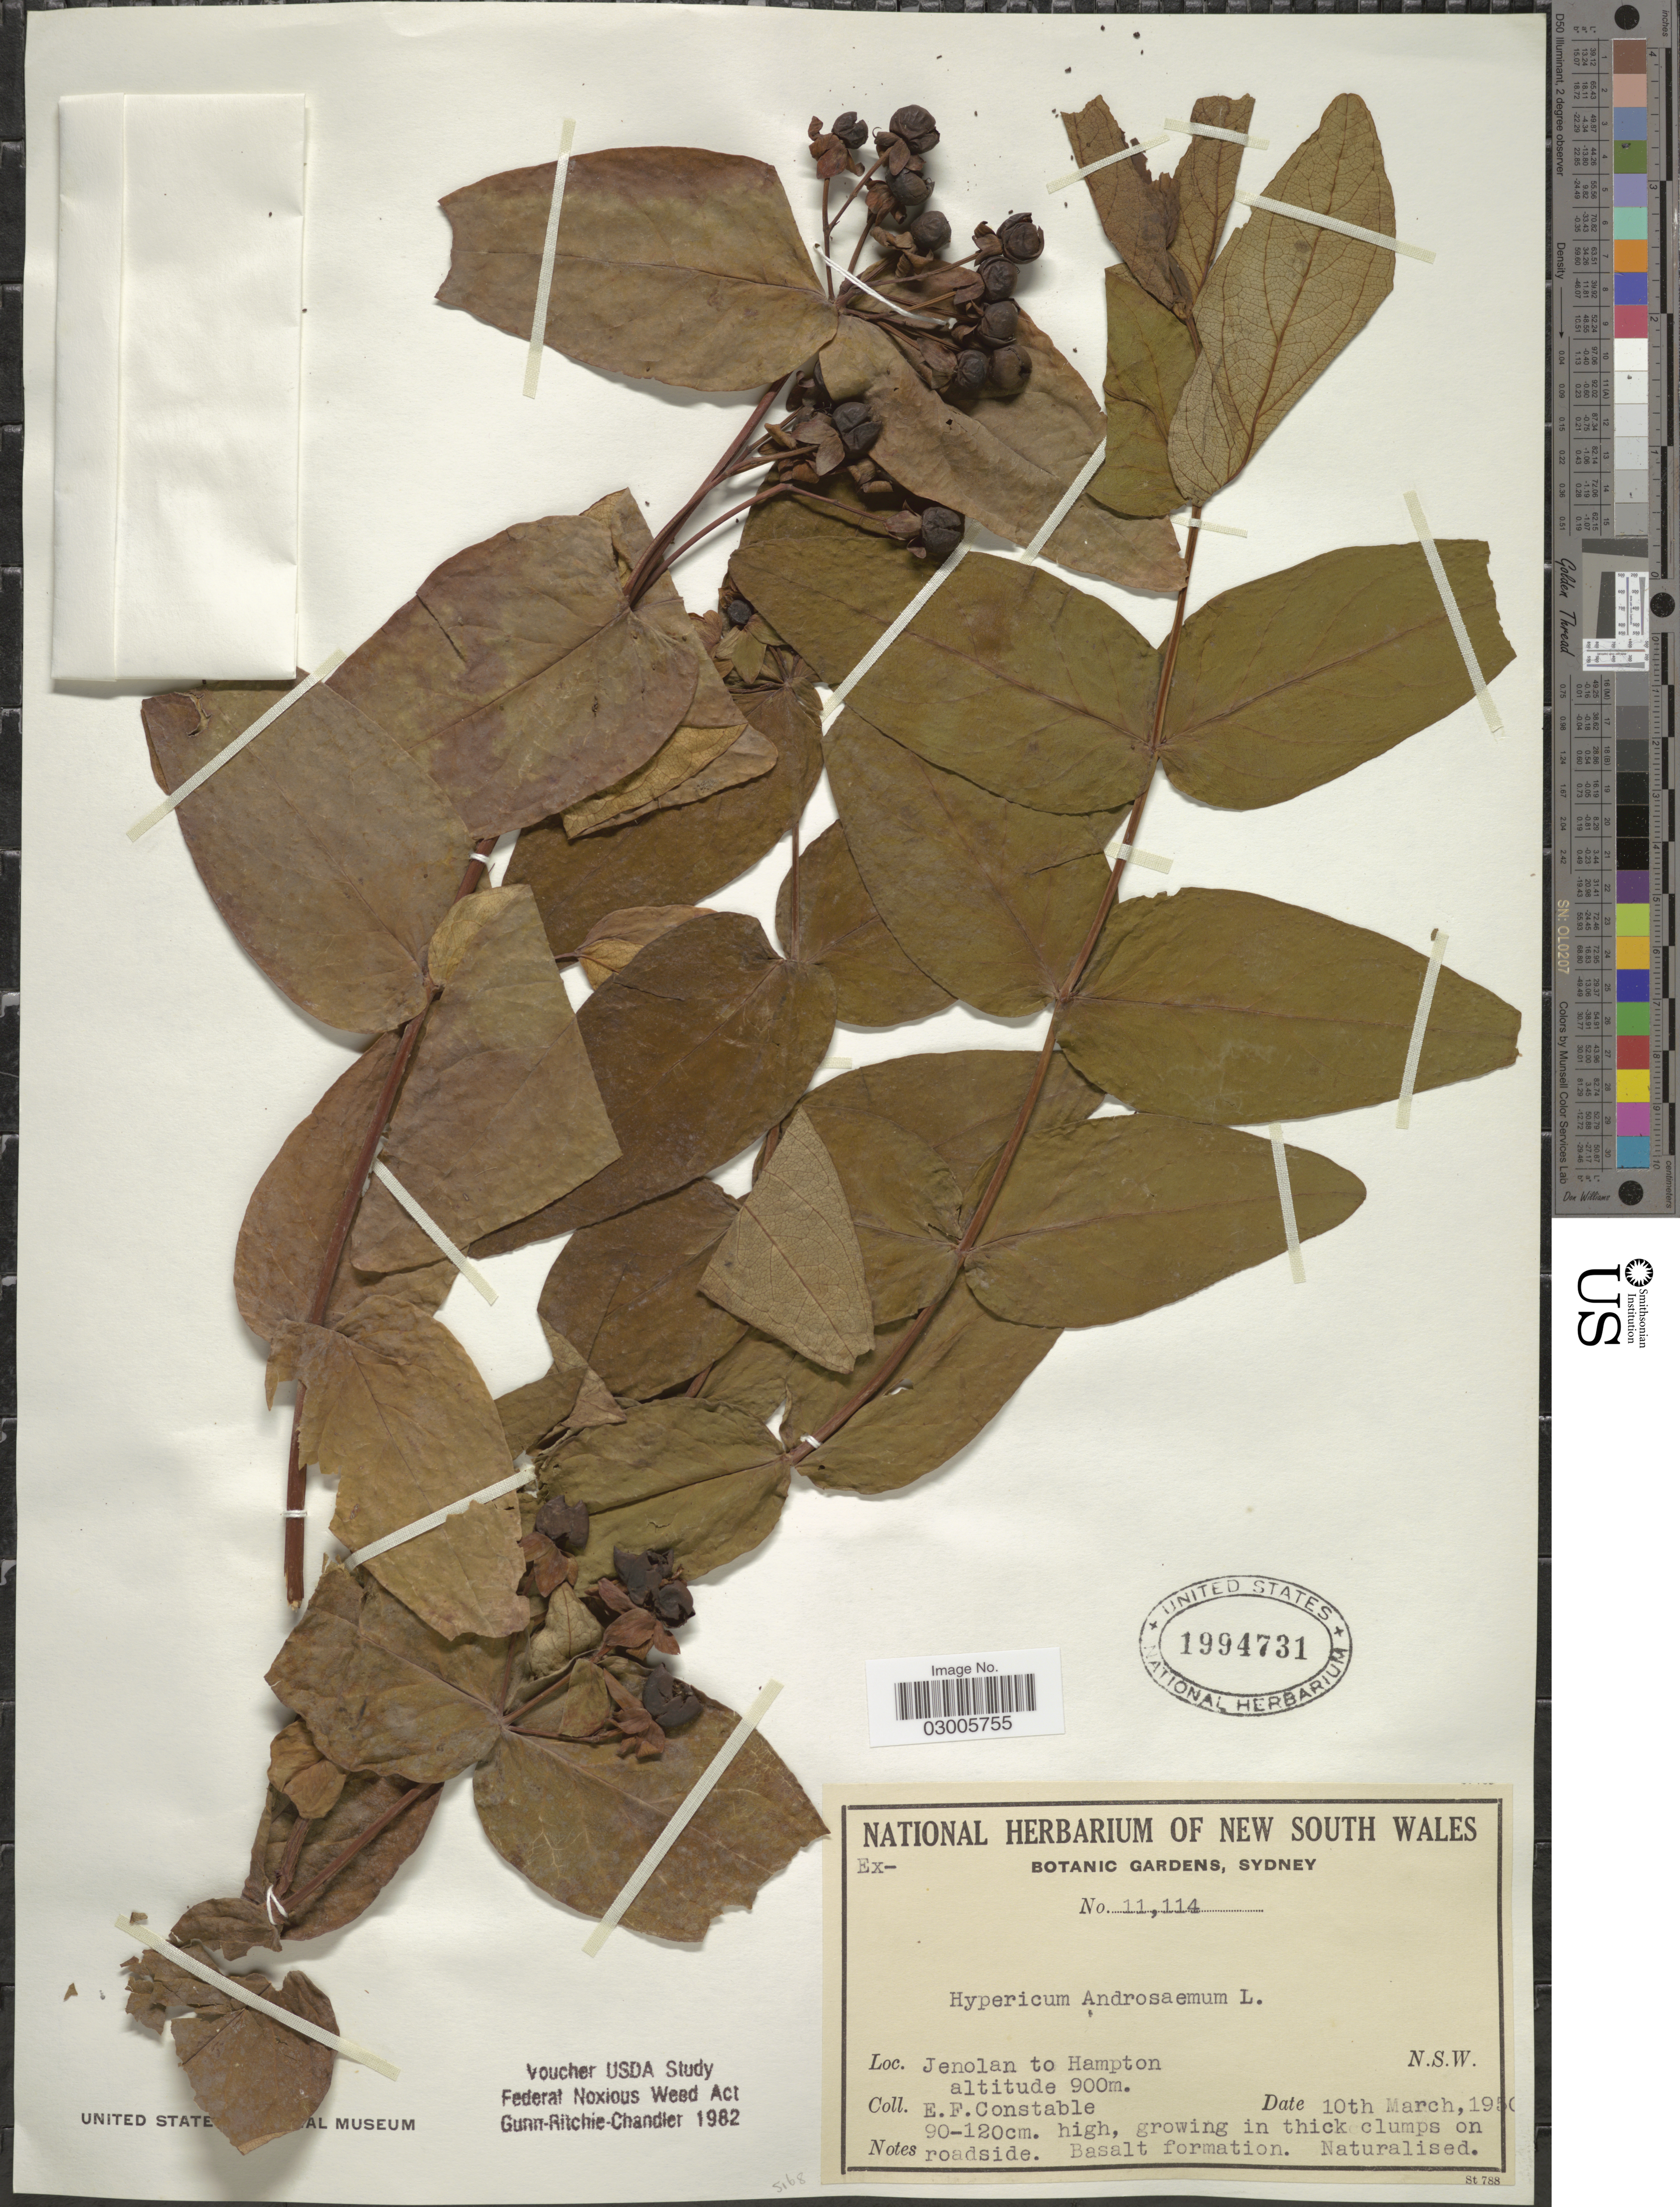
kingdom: Plantae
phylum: Tracheophyta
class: Magnoliopsida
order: Malpighiales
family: Hypericaceae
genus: Hypericum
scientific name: Hypericum androsaemum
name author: L.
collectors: E. F. Constable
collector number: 11114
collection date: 1950-03-10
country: Australia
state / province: New South Wales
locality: Jenolan to Hampton.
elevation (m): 900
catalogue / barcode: US 1994731